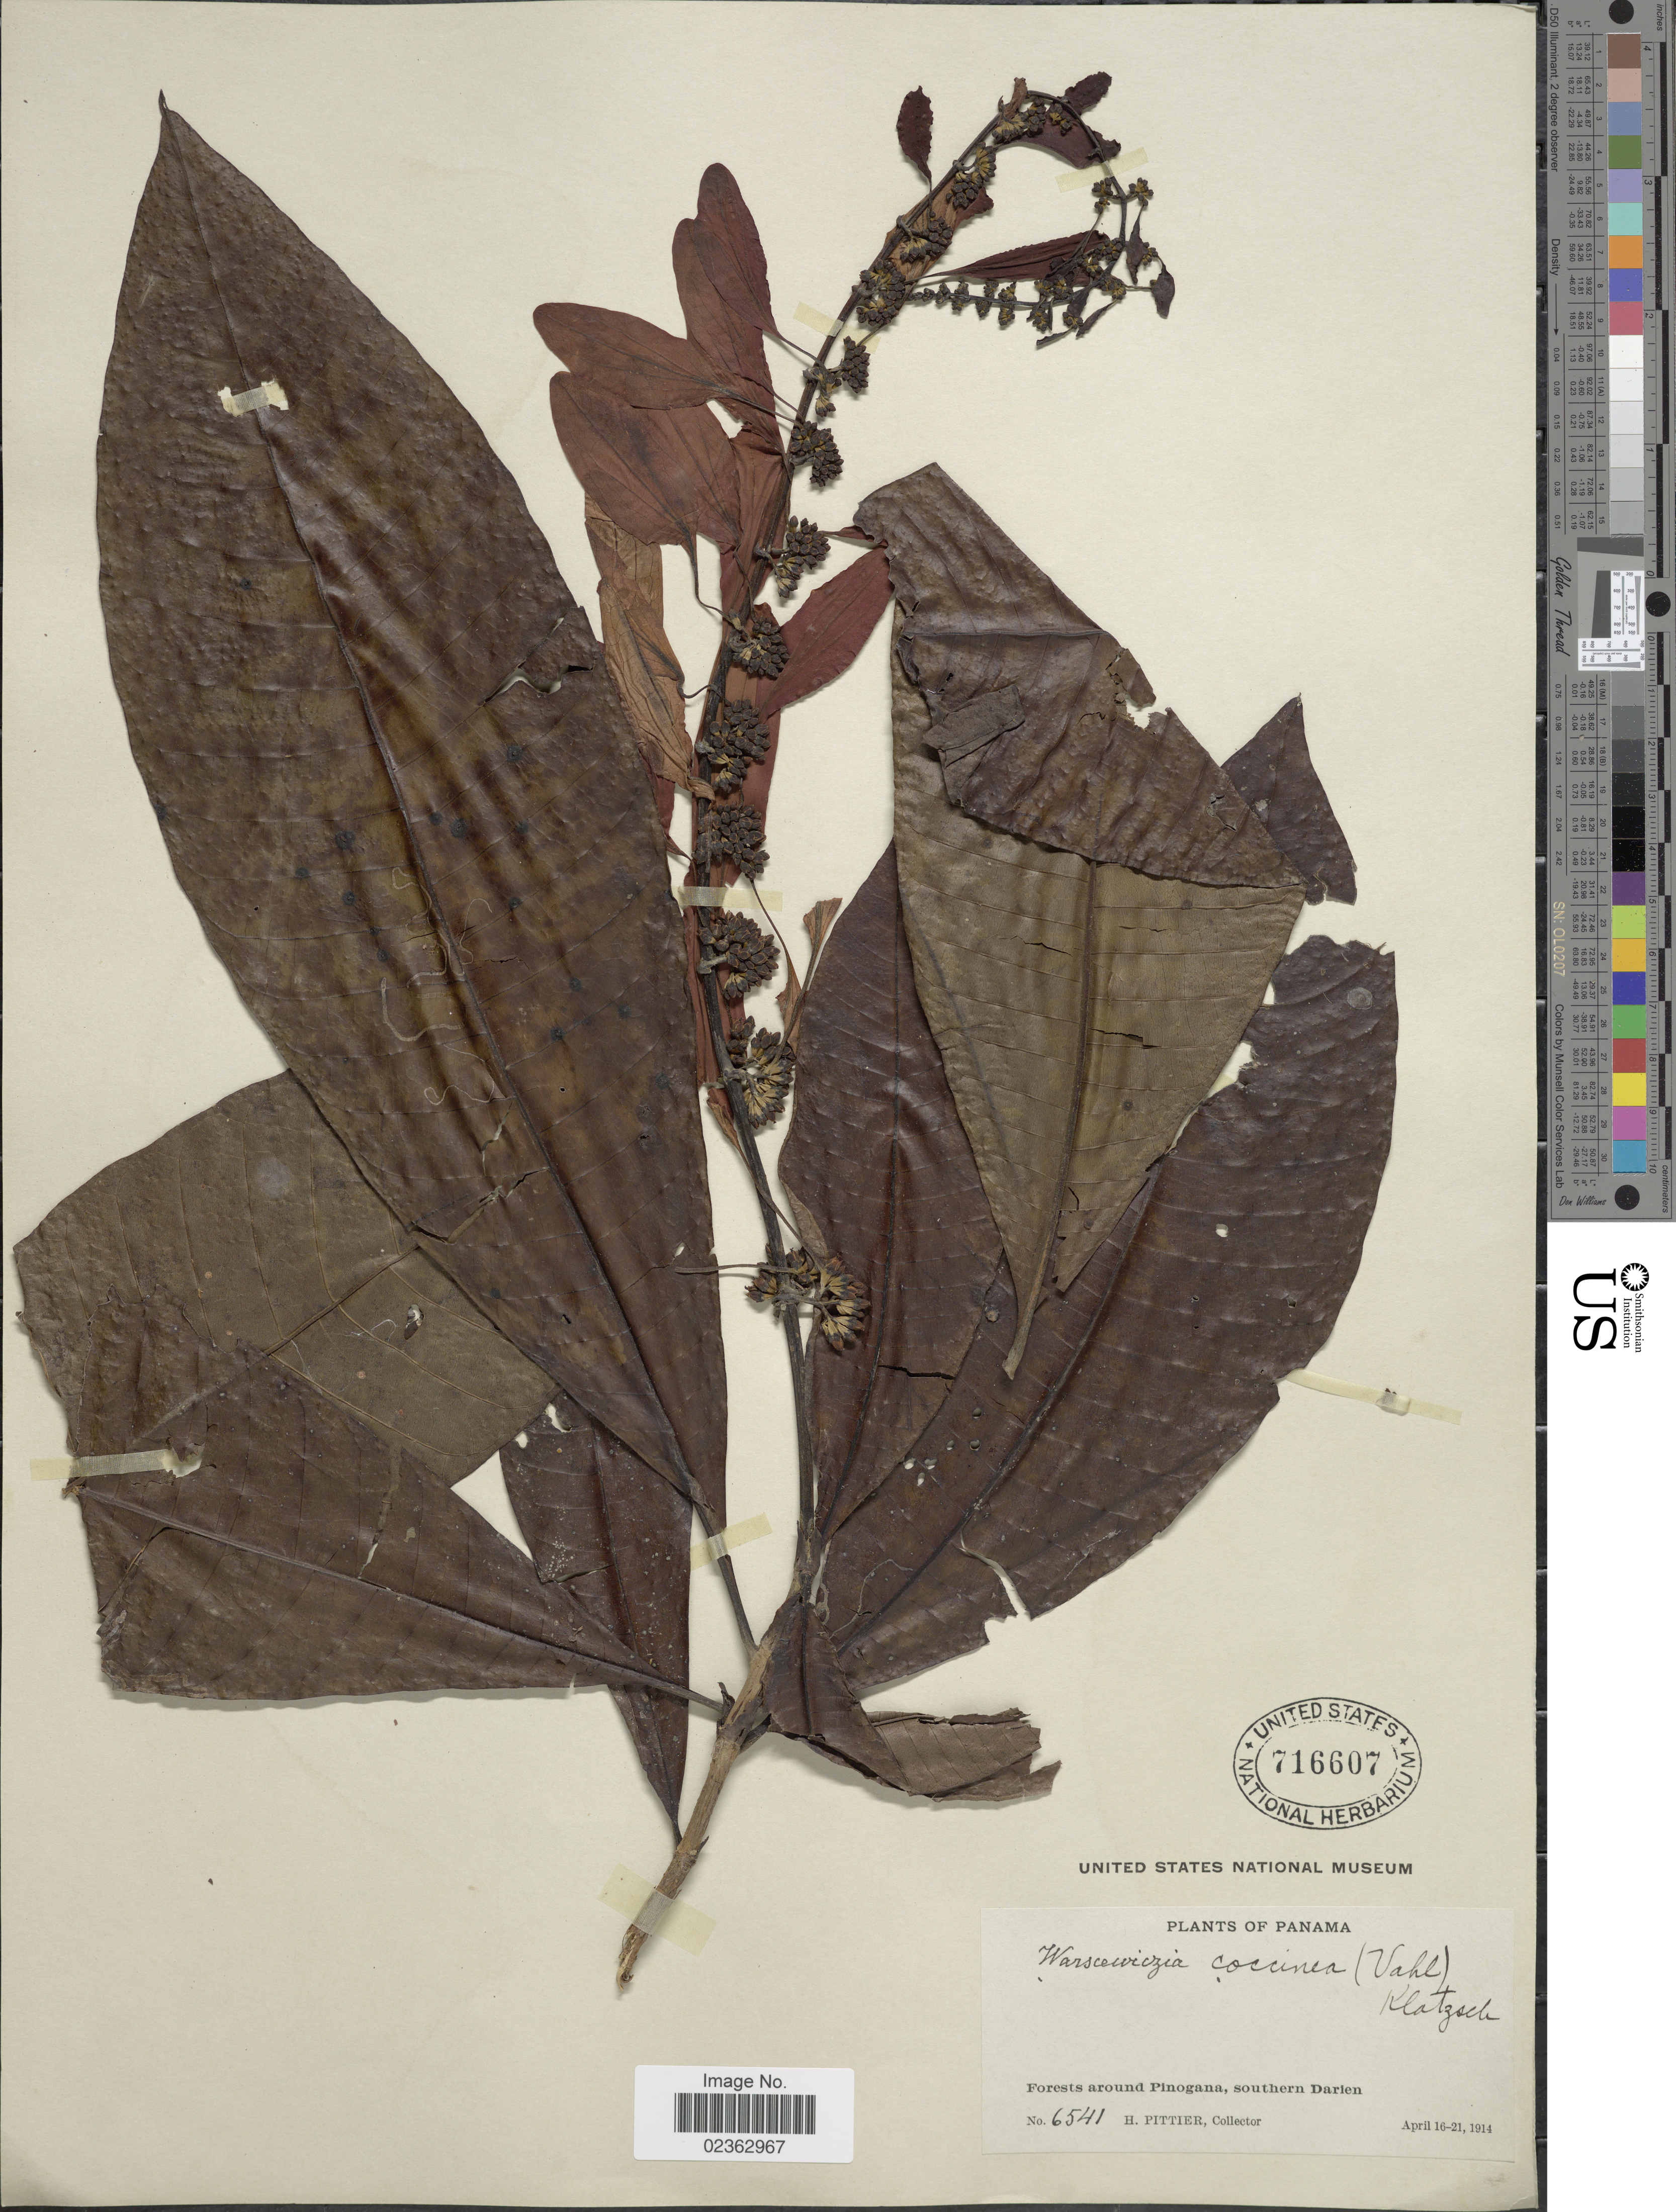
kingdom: Plantae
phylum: Tracheophyta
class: Magnoliopsida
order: Gentianales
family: Rubiaceae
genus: Warszewiczia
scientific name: Warszewiczia coccinea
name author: (Vahl) Klotzsch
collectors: H. F. Pittier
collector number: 6541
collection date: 1914-04-16/1914-04-21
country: Panama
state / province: Darién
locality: Forests around Pinogana, southern Darien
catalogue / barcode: US 716607